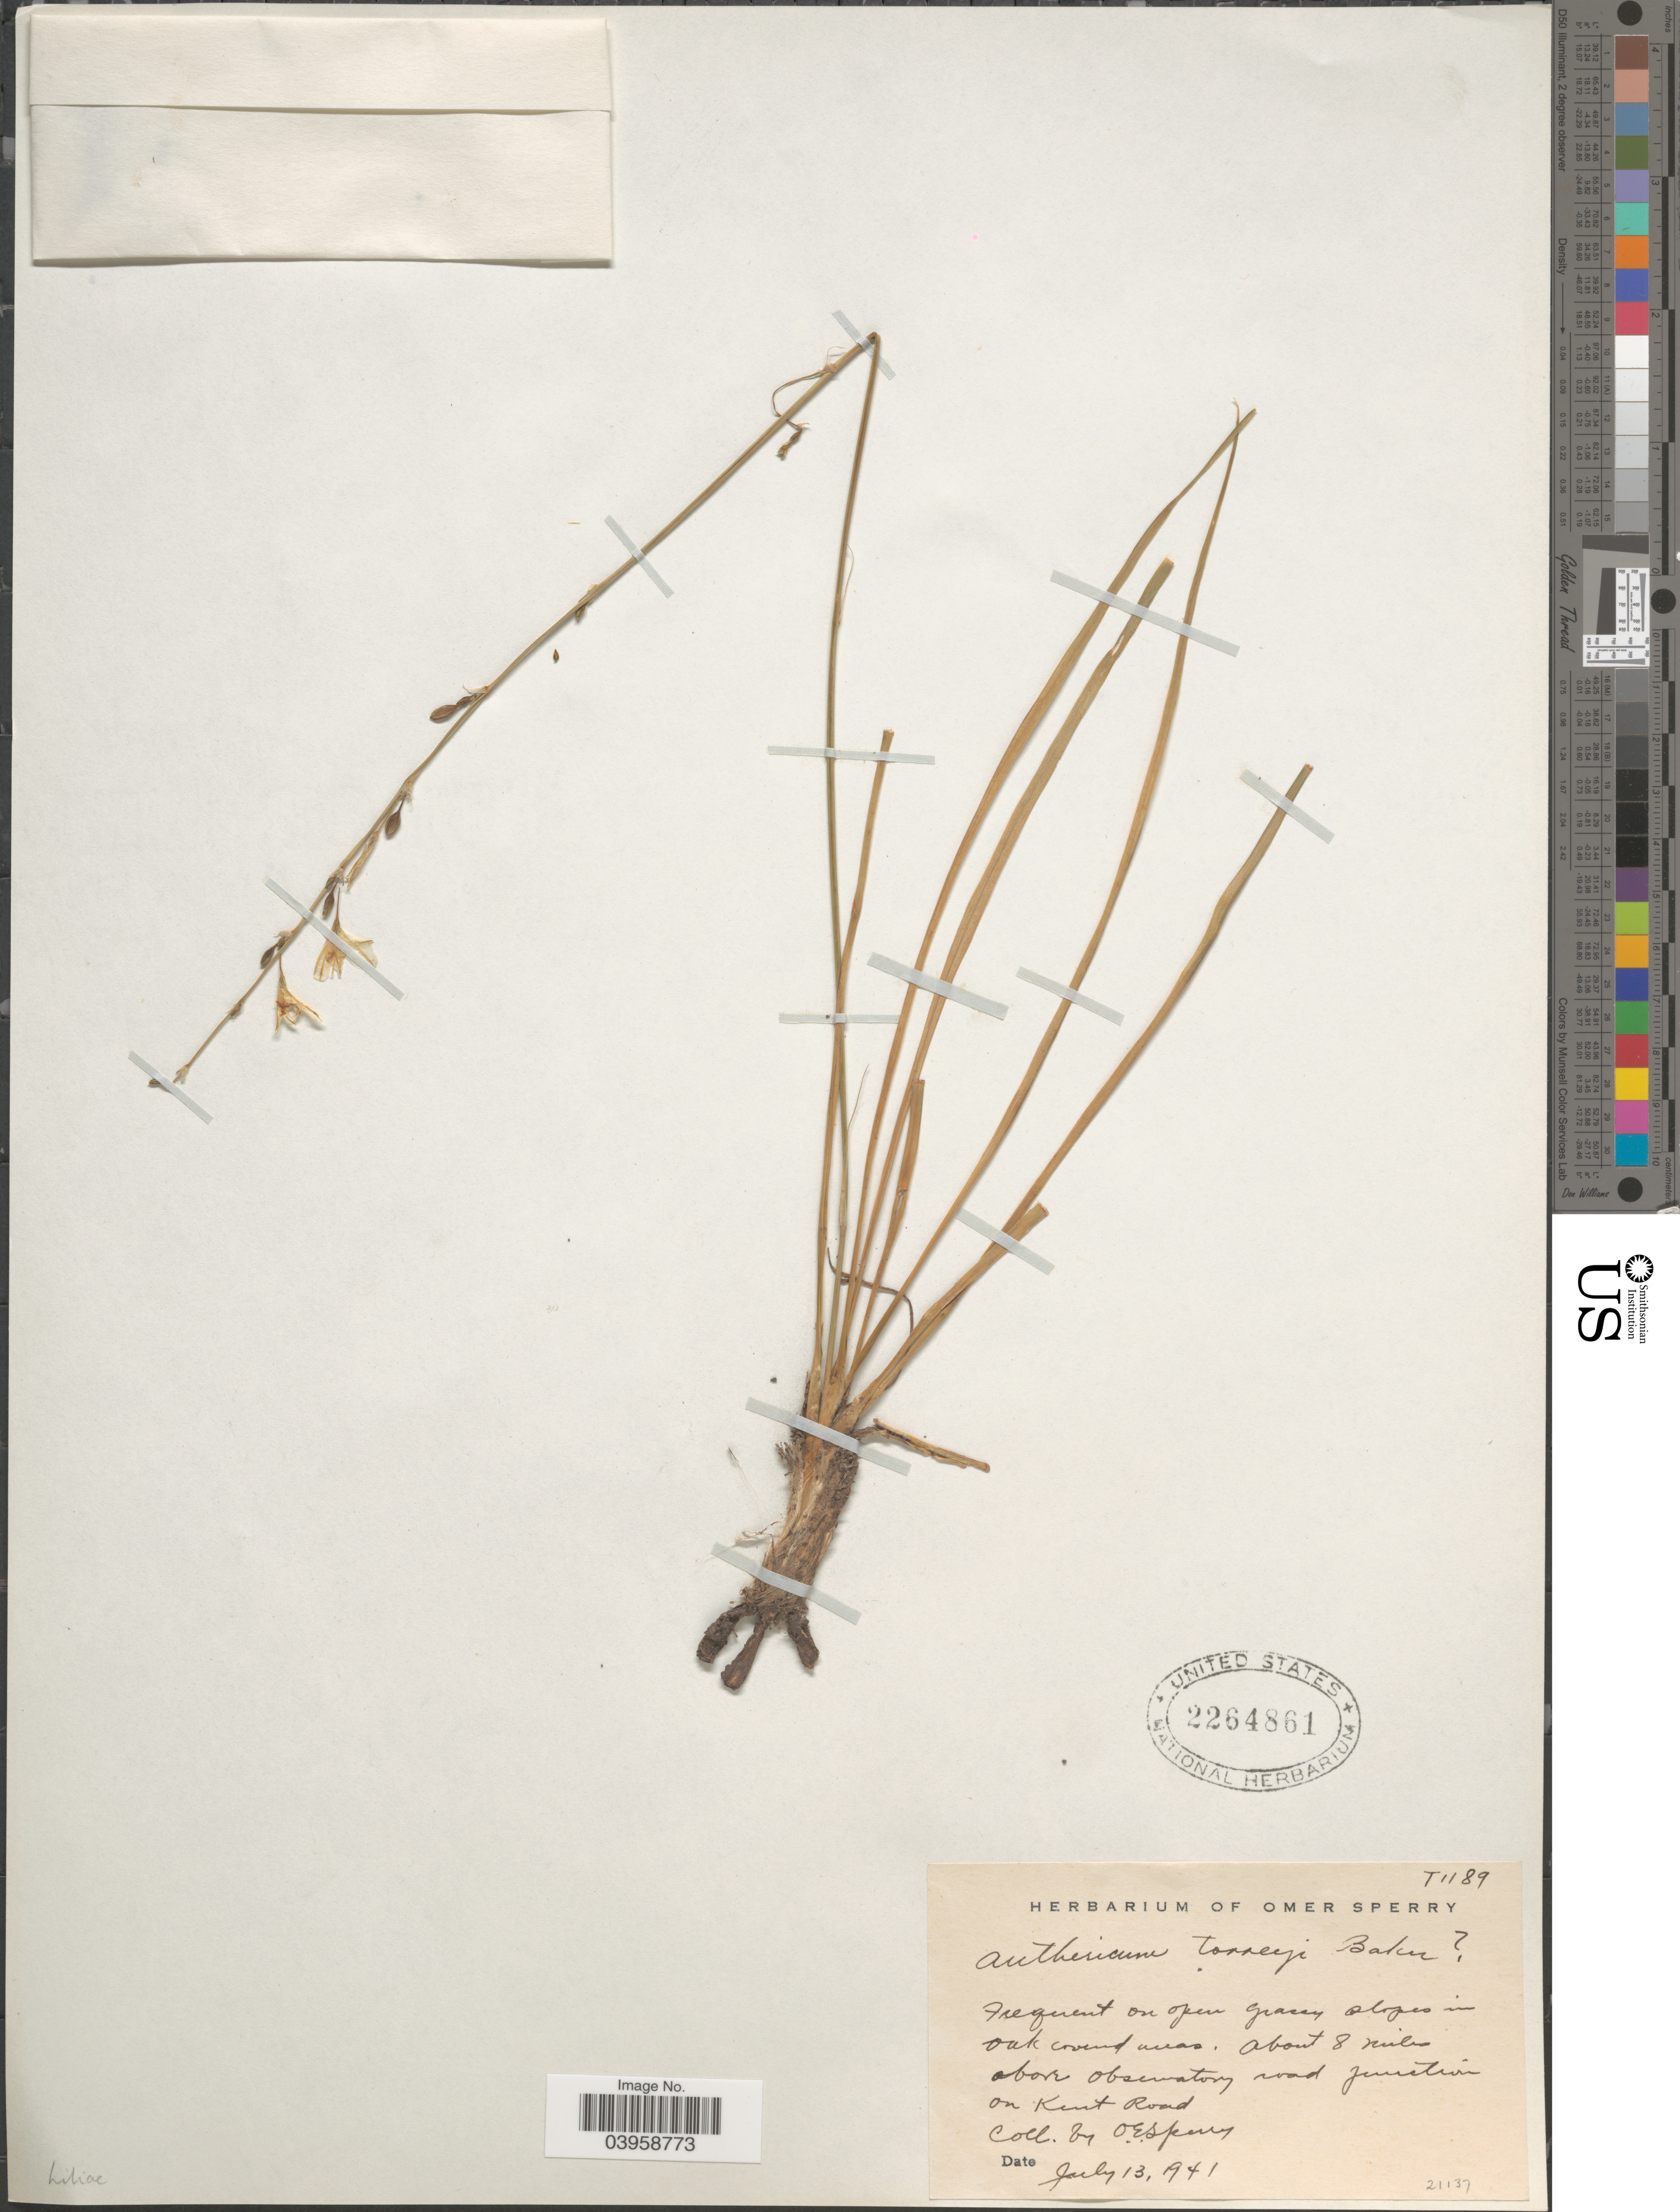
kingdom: Plantae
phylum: Tracheophyta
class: Liliopsida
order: Asparagales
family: Asparagaceae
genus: Anthericum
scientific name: Anthericum torreyi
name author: Baker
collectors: O. E. Sperry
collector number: T1189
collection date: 1941-07-13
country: United States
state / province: Texas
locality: About 8 miles above observatory road junction on Kent Road.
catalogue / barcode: US 2264861